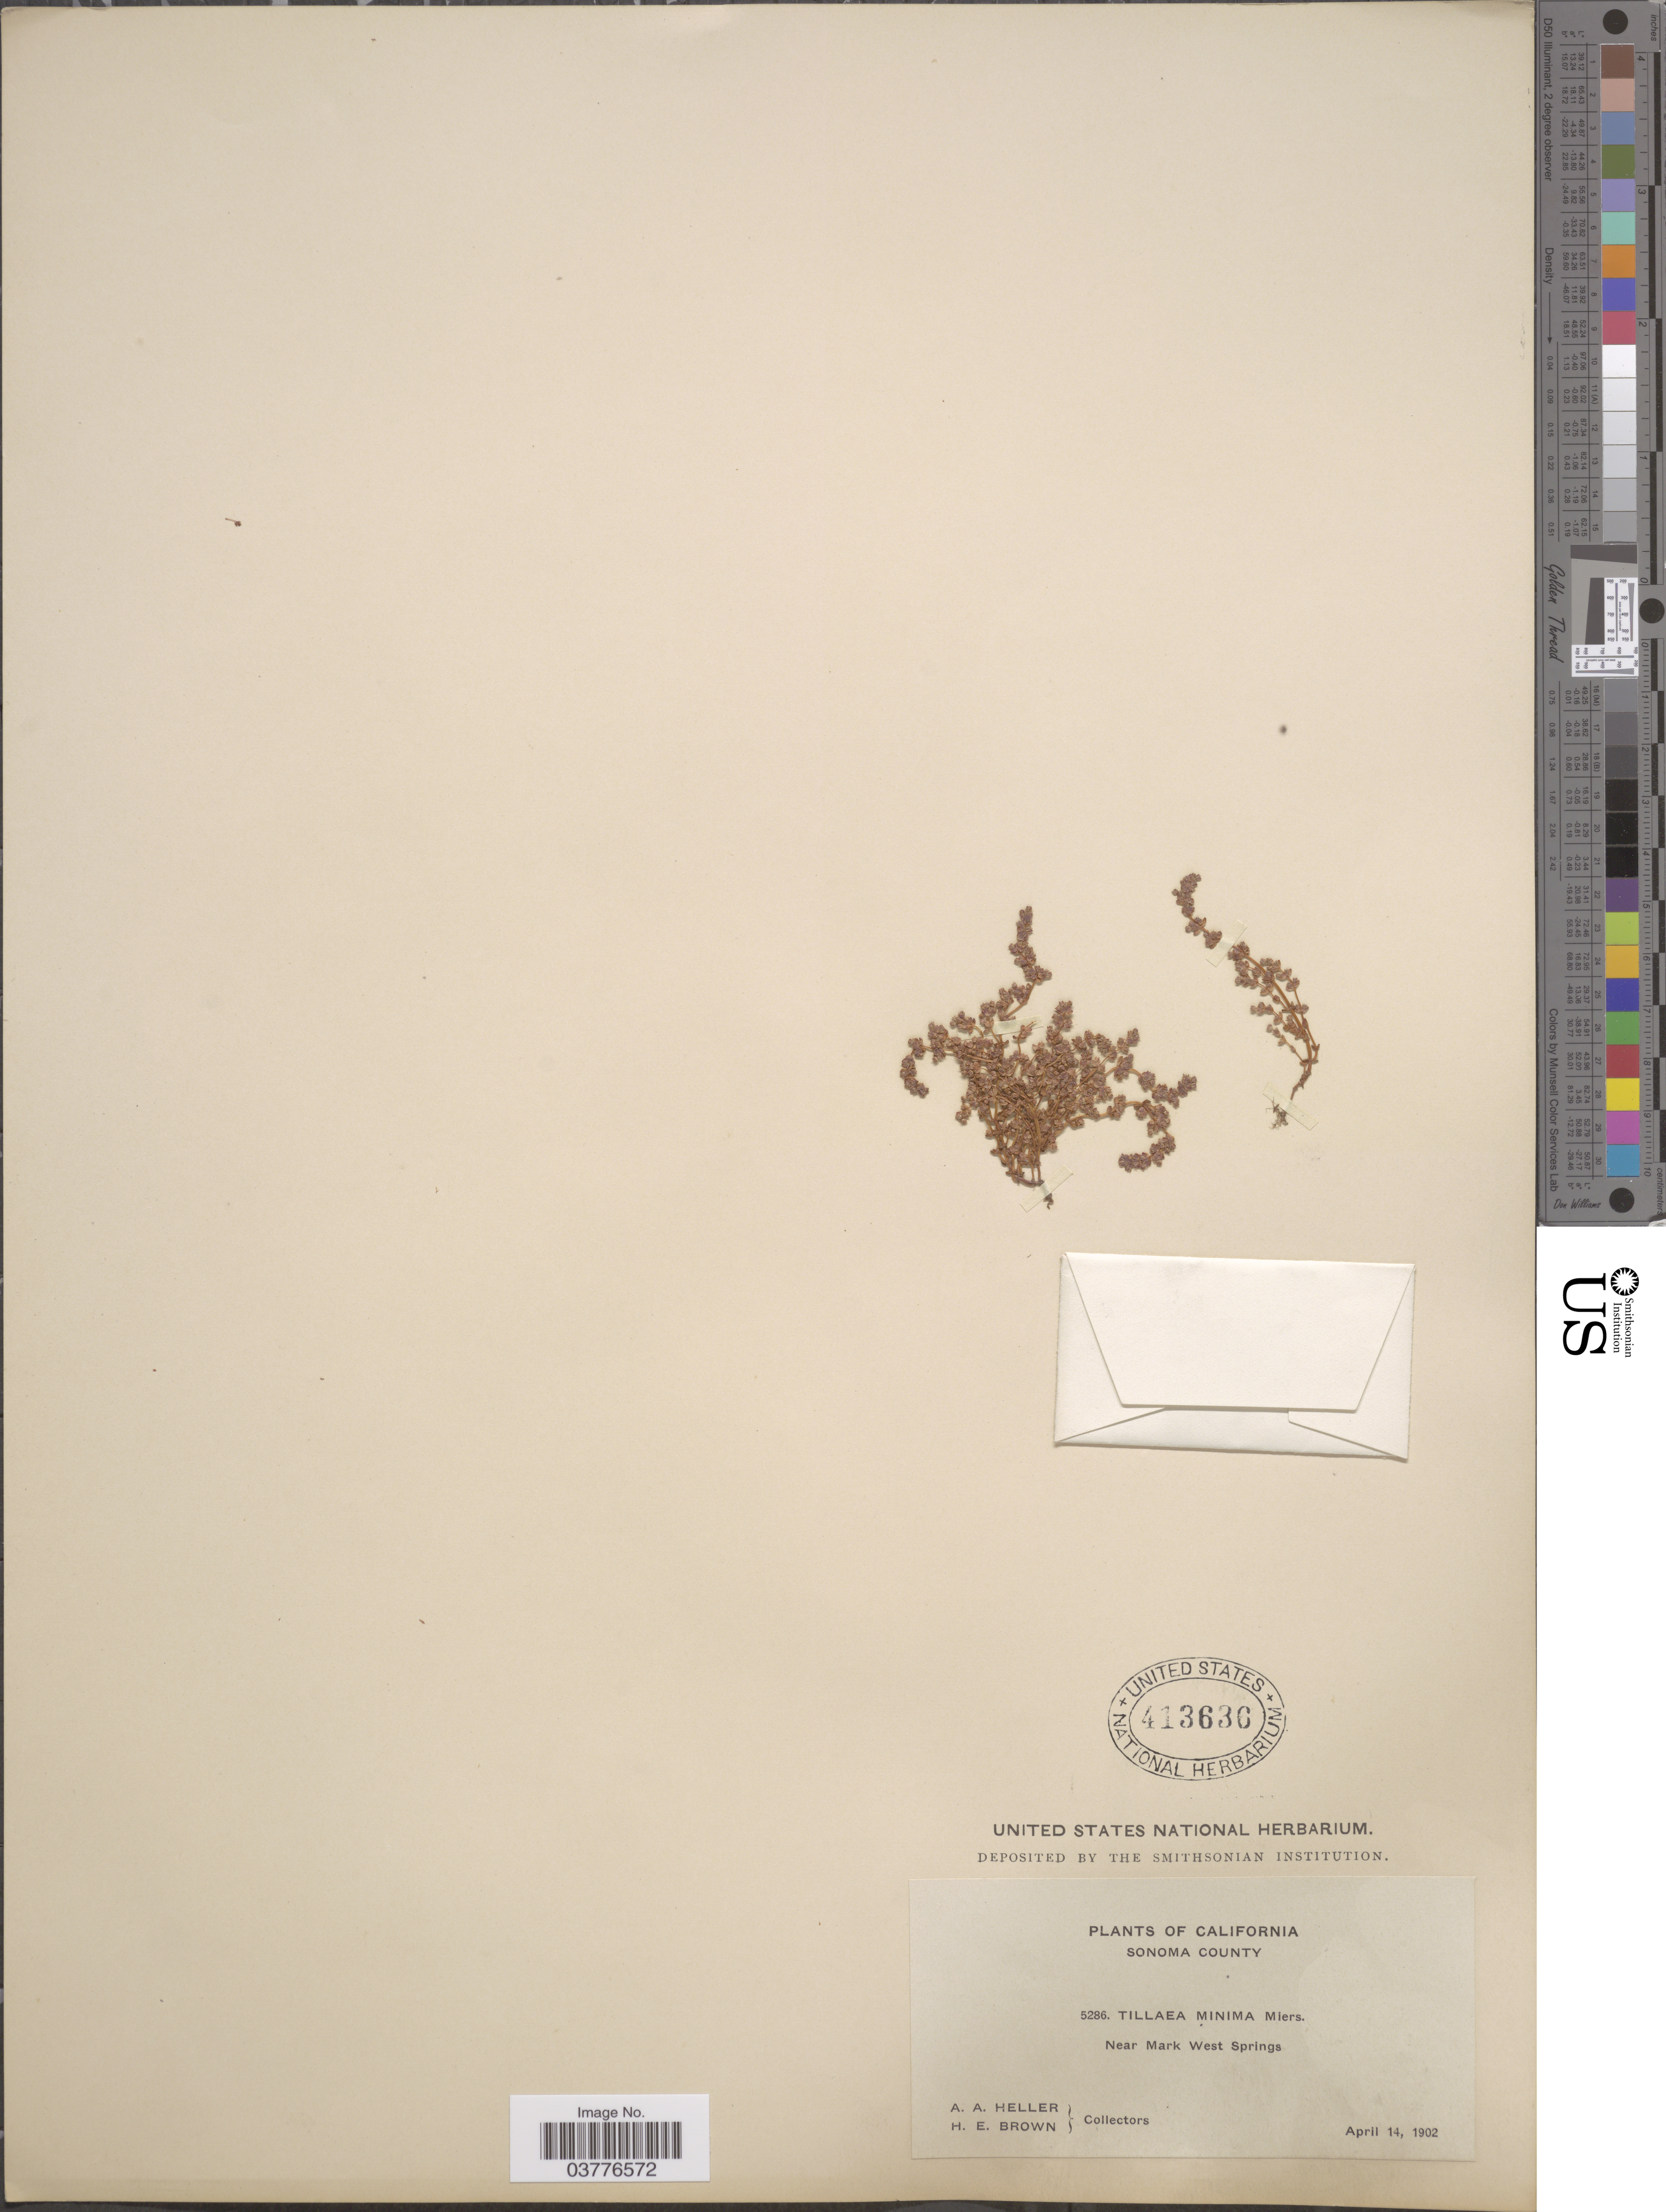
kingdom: Plantae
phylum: Tracheophyta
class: Magnoliopsida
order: Saxifragales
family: Crassulaceae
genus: Crassula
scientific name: Crassula connata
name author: (Ruiz & Pav.) A. Berger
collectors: A. A. Heller & H. E. Brown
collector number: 5286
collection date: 1902-04-14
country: United States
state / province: California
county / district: Sonoma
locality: Sonoma County. Near Mark West Springs.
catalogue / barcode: US 413636